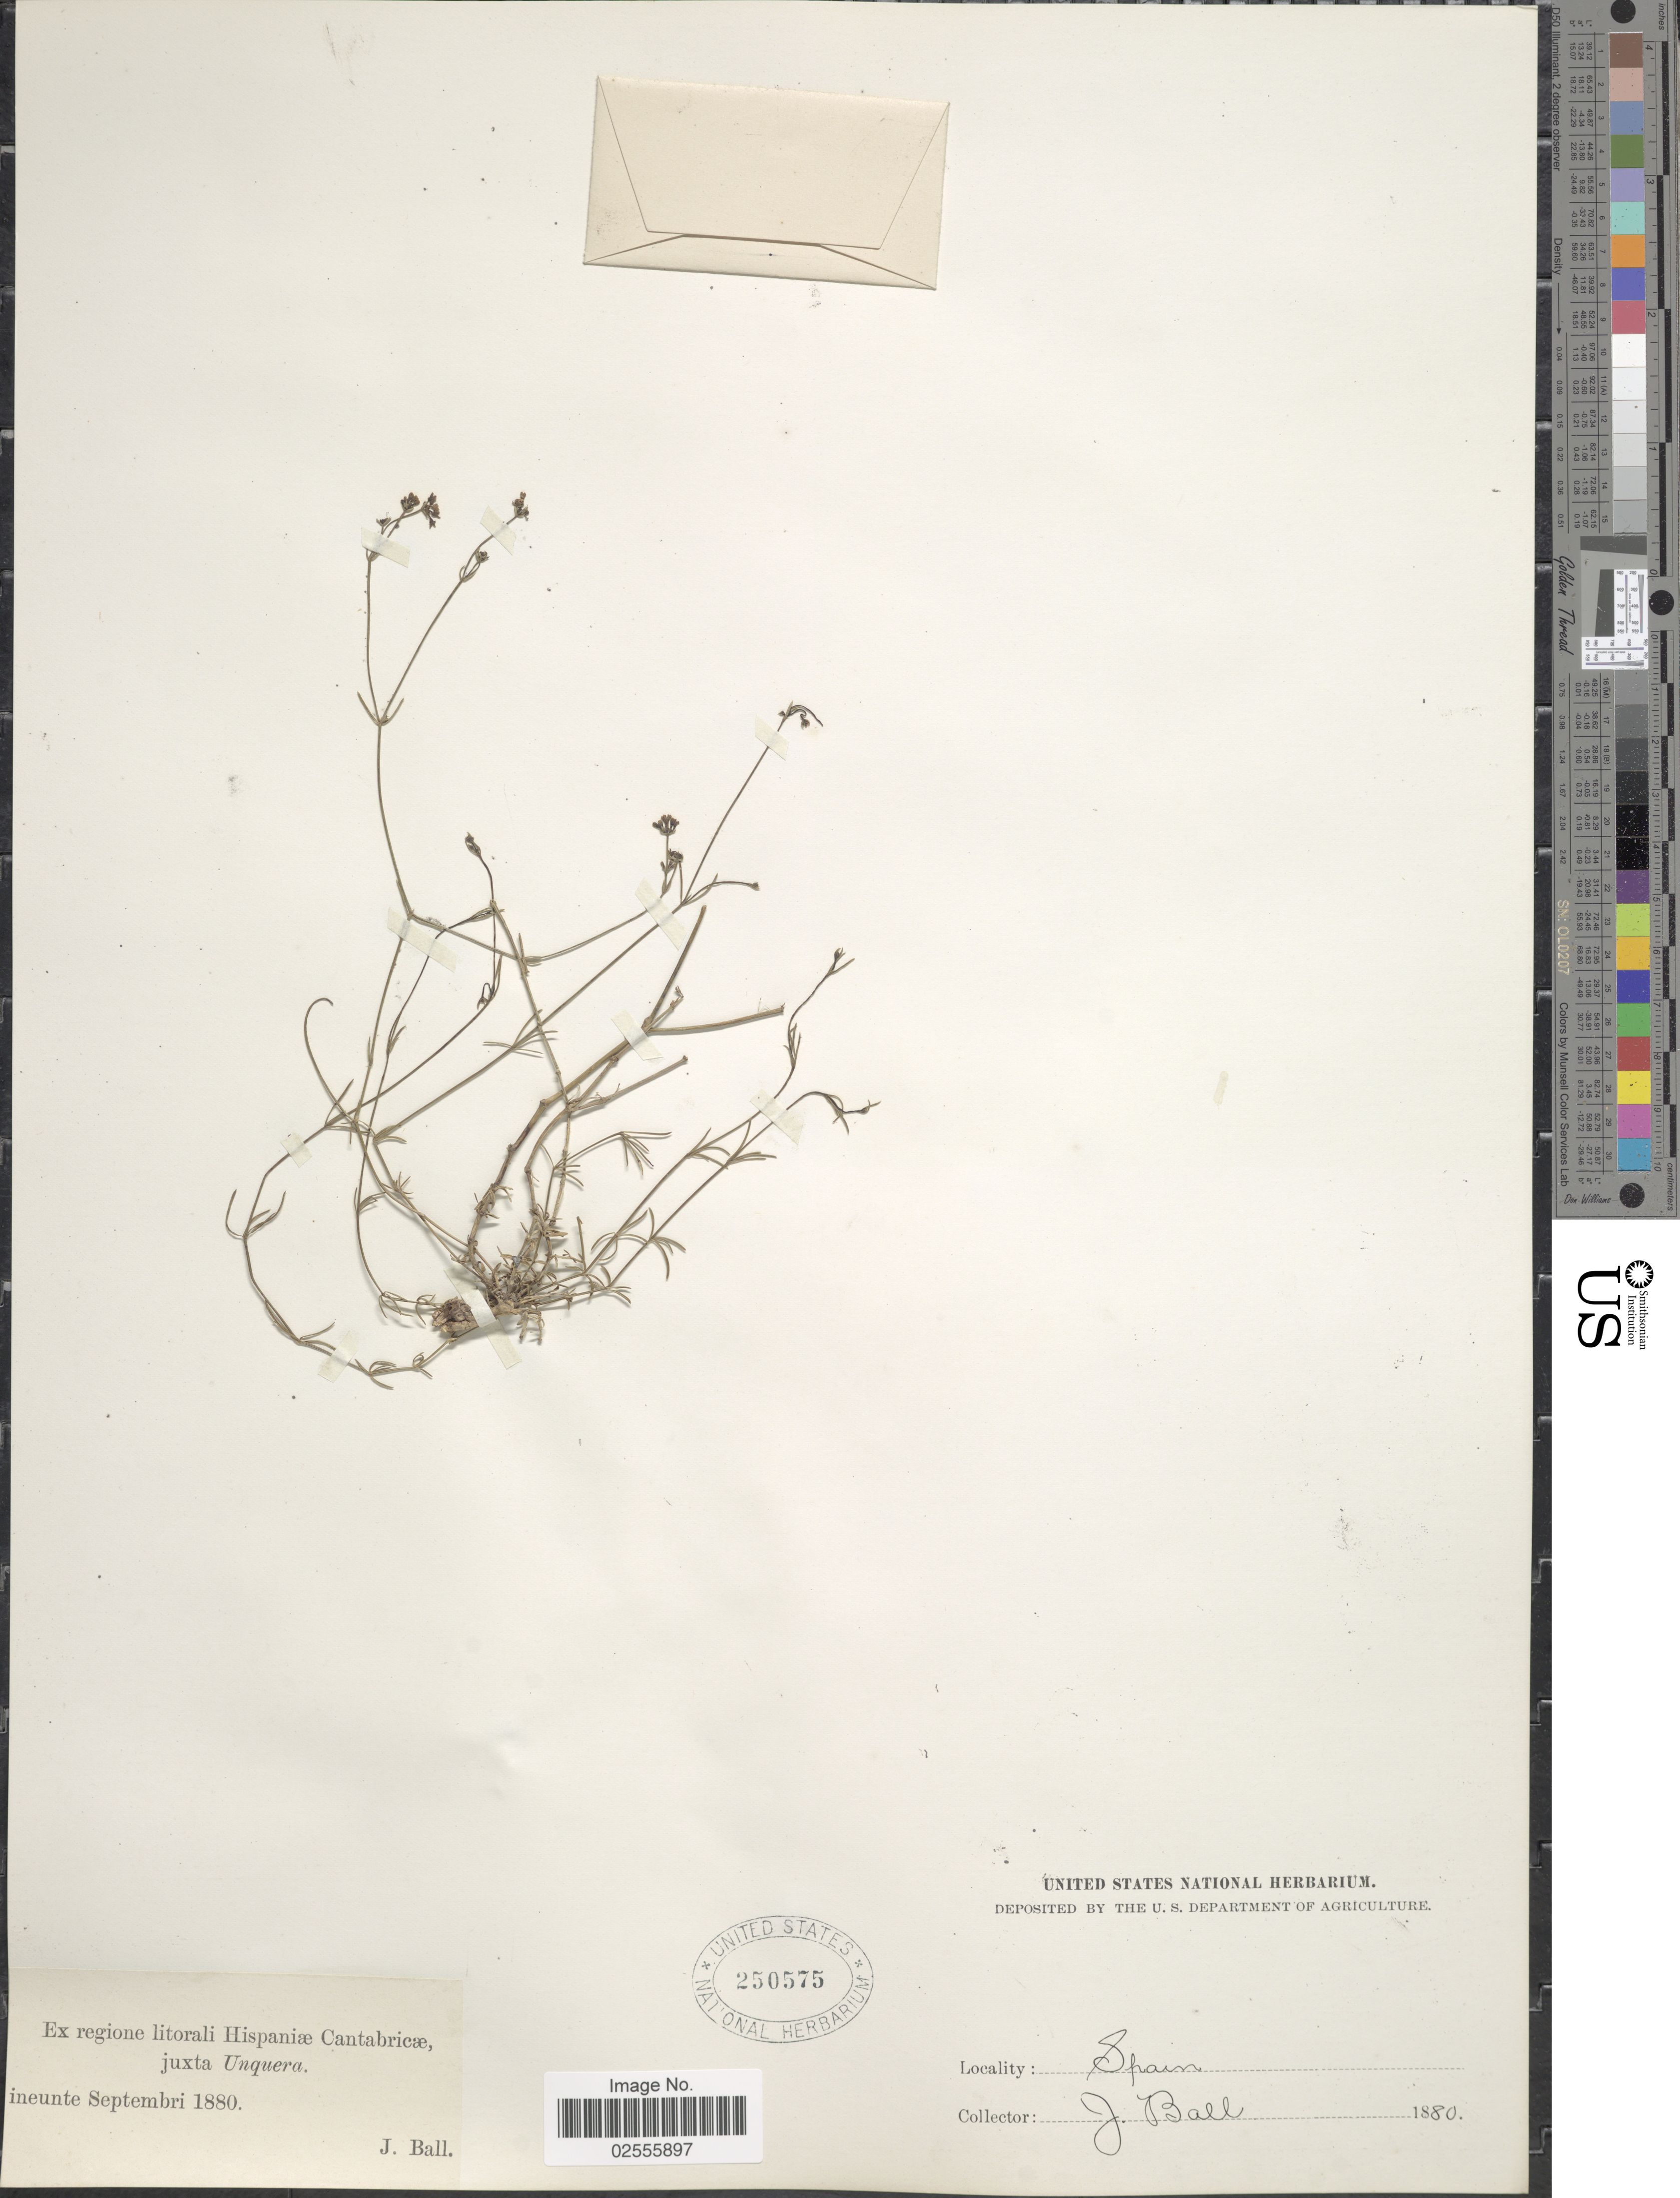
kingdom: Plantae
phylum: Tracheophyta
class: Magnoliopsida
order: Gentianales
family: Rubiaceae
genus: Asperula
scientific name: Asperula sp.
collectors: J. Ball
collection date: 1880-09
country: Spain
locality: Ex regione Hispaniae Cantabricae, juxta Unquera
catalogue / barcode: US 250575